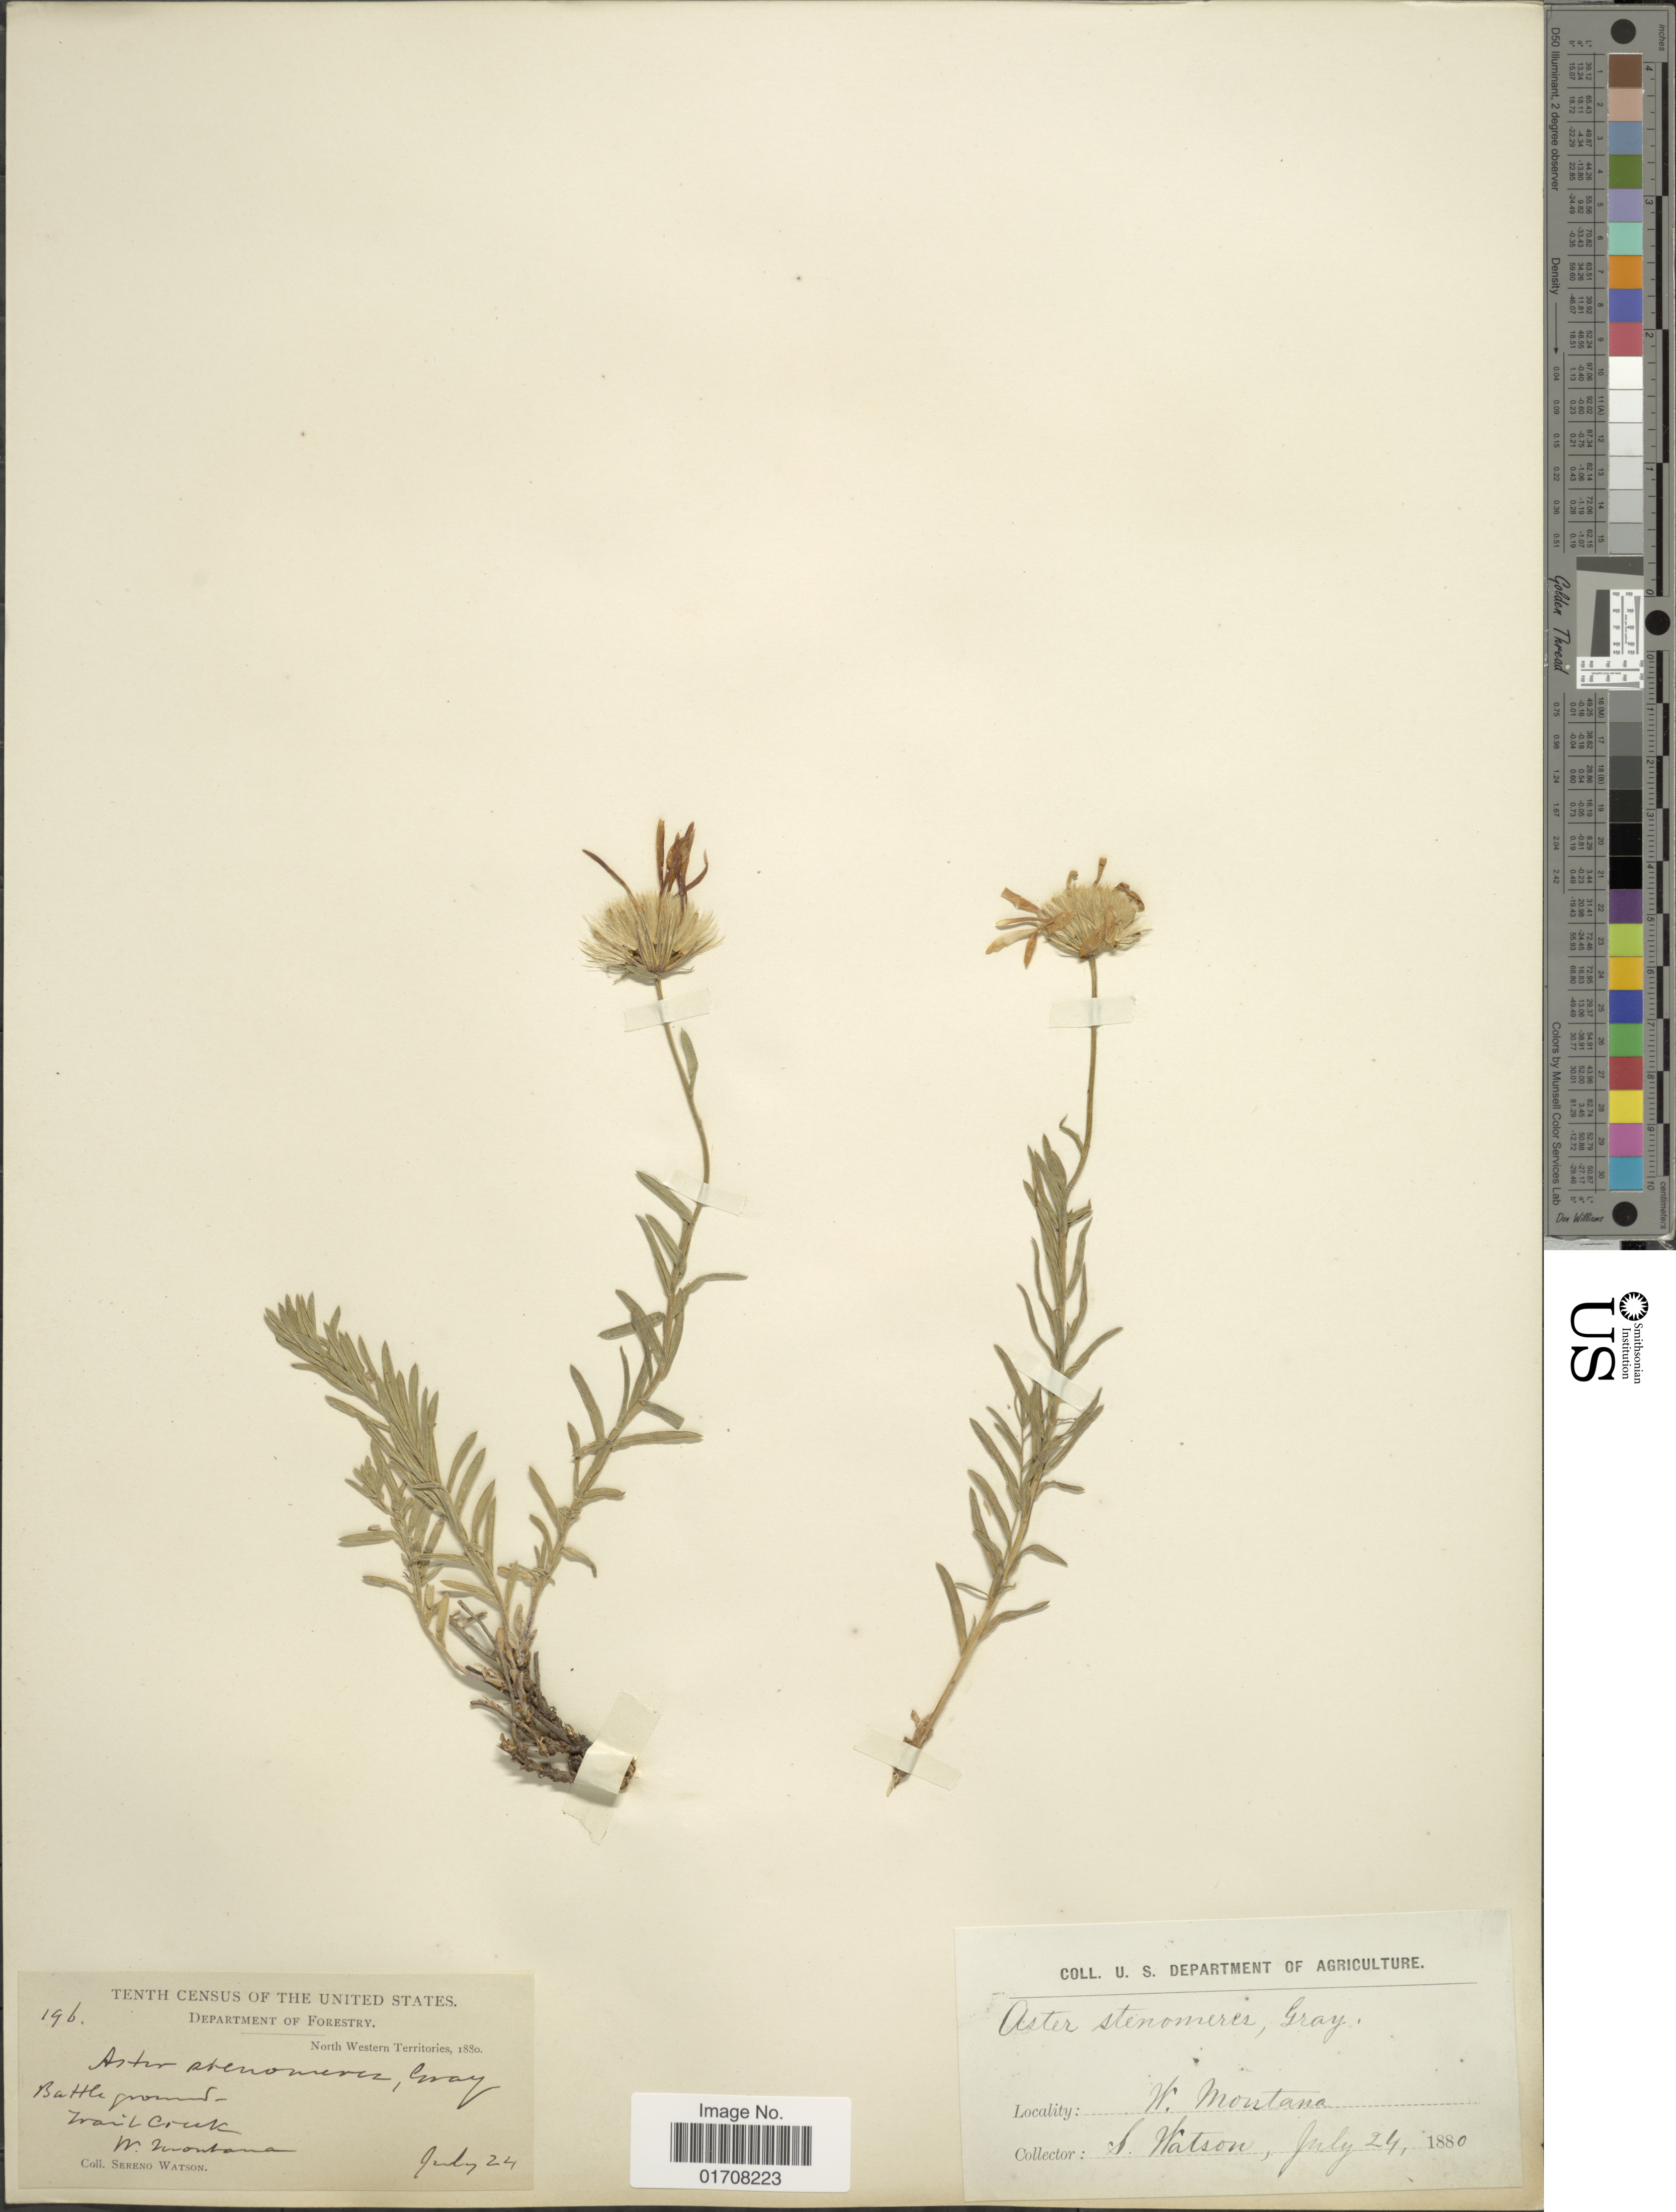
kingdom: Plantae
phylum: Tracheophyta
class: Magnoliopsida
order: Asterales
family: Asteraceae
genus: Ionactis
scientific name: Ionactis stenomeres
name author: (A. Gray) Greene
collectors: S. Watson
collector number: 196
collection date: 1880-07-24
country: United States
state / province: Montana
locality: W. Montana, North Western Territories, Battle grounds, Trail Creek